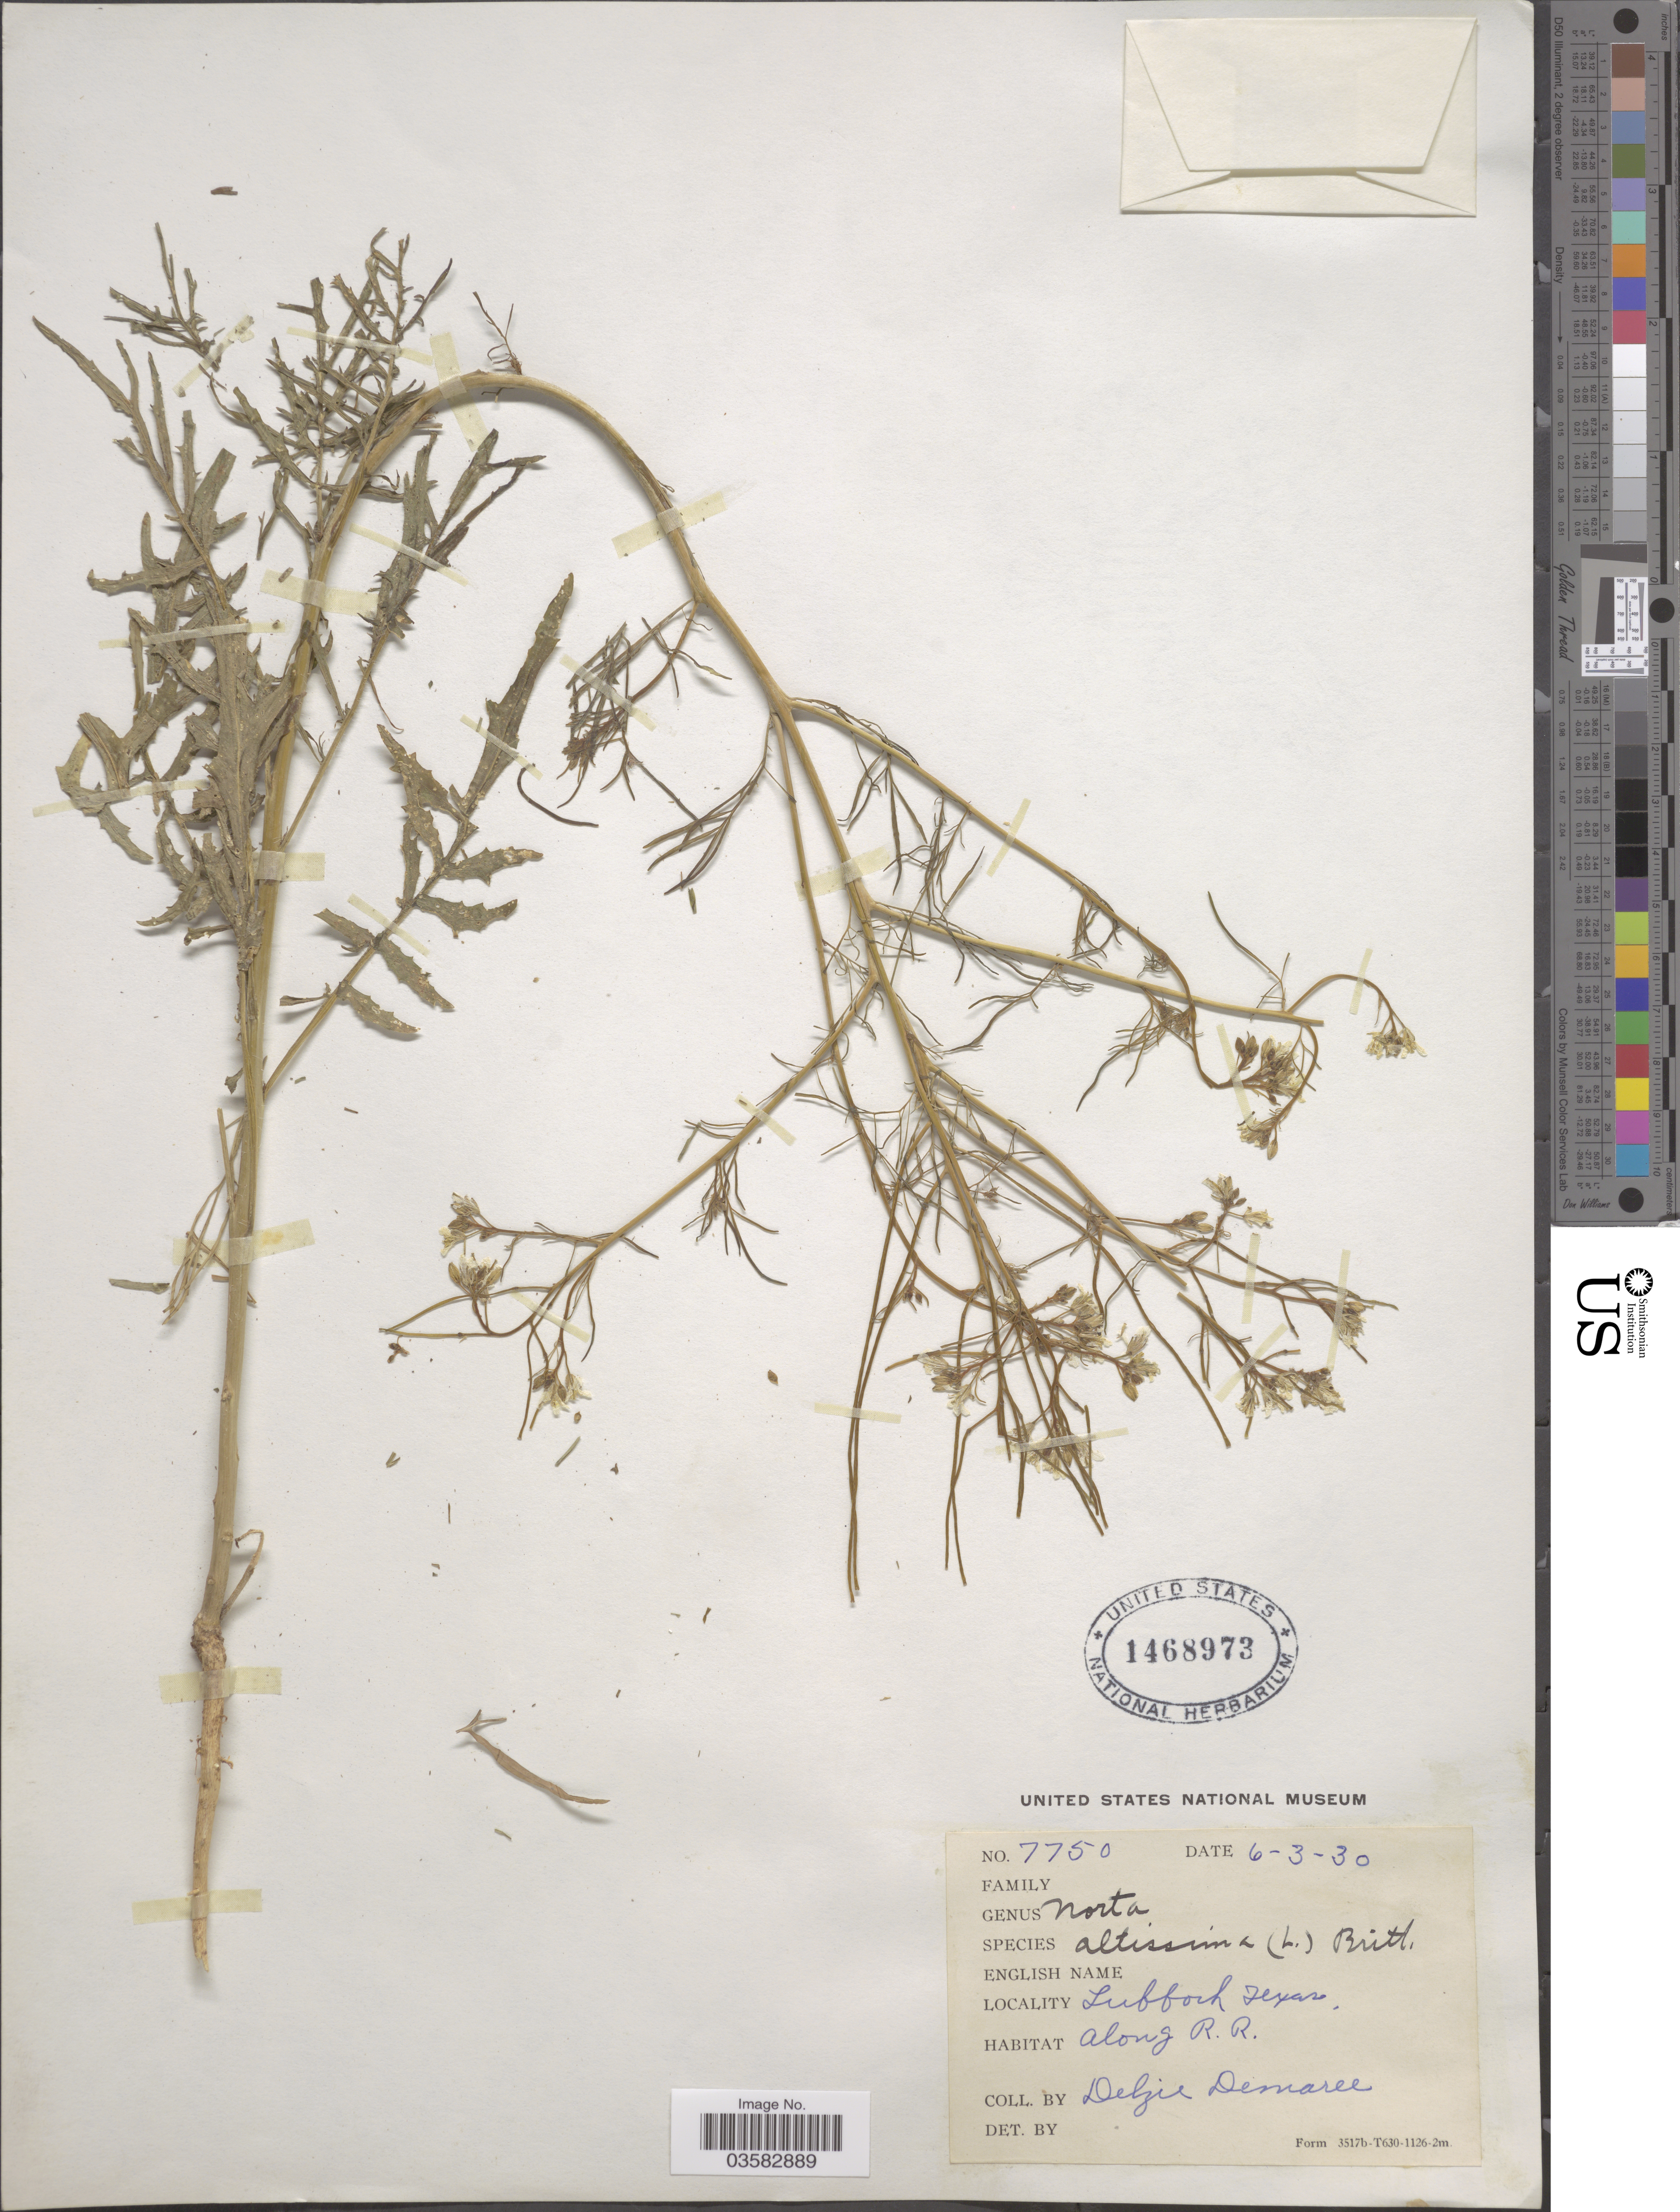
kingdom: Plantae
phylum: Tracheophyta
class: Magnoliopsida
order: Brassicales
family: Brassicaceae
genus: Sisymbrium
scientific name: Sisymbrium altissimum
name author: L.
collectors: D. Demaree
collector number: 7750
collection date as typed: Transcribed d/m/y: 3/6/30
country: United States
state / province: Texas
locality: Lubbock. Along R.R.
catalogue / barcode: US 1468973